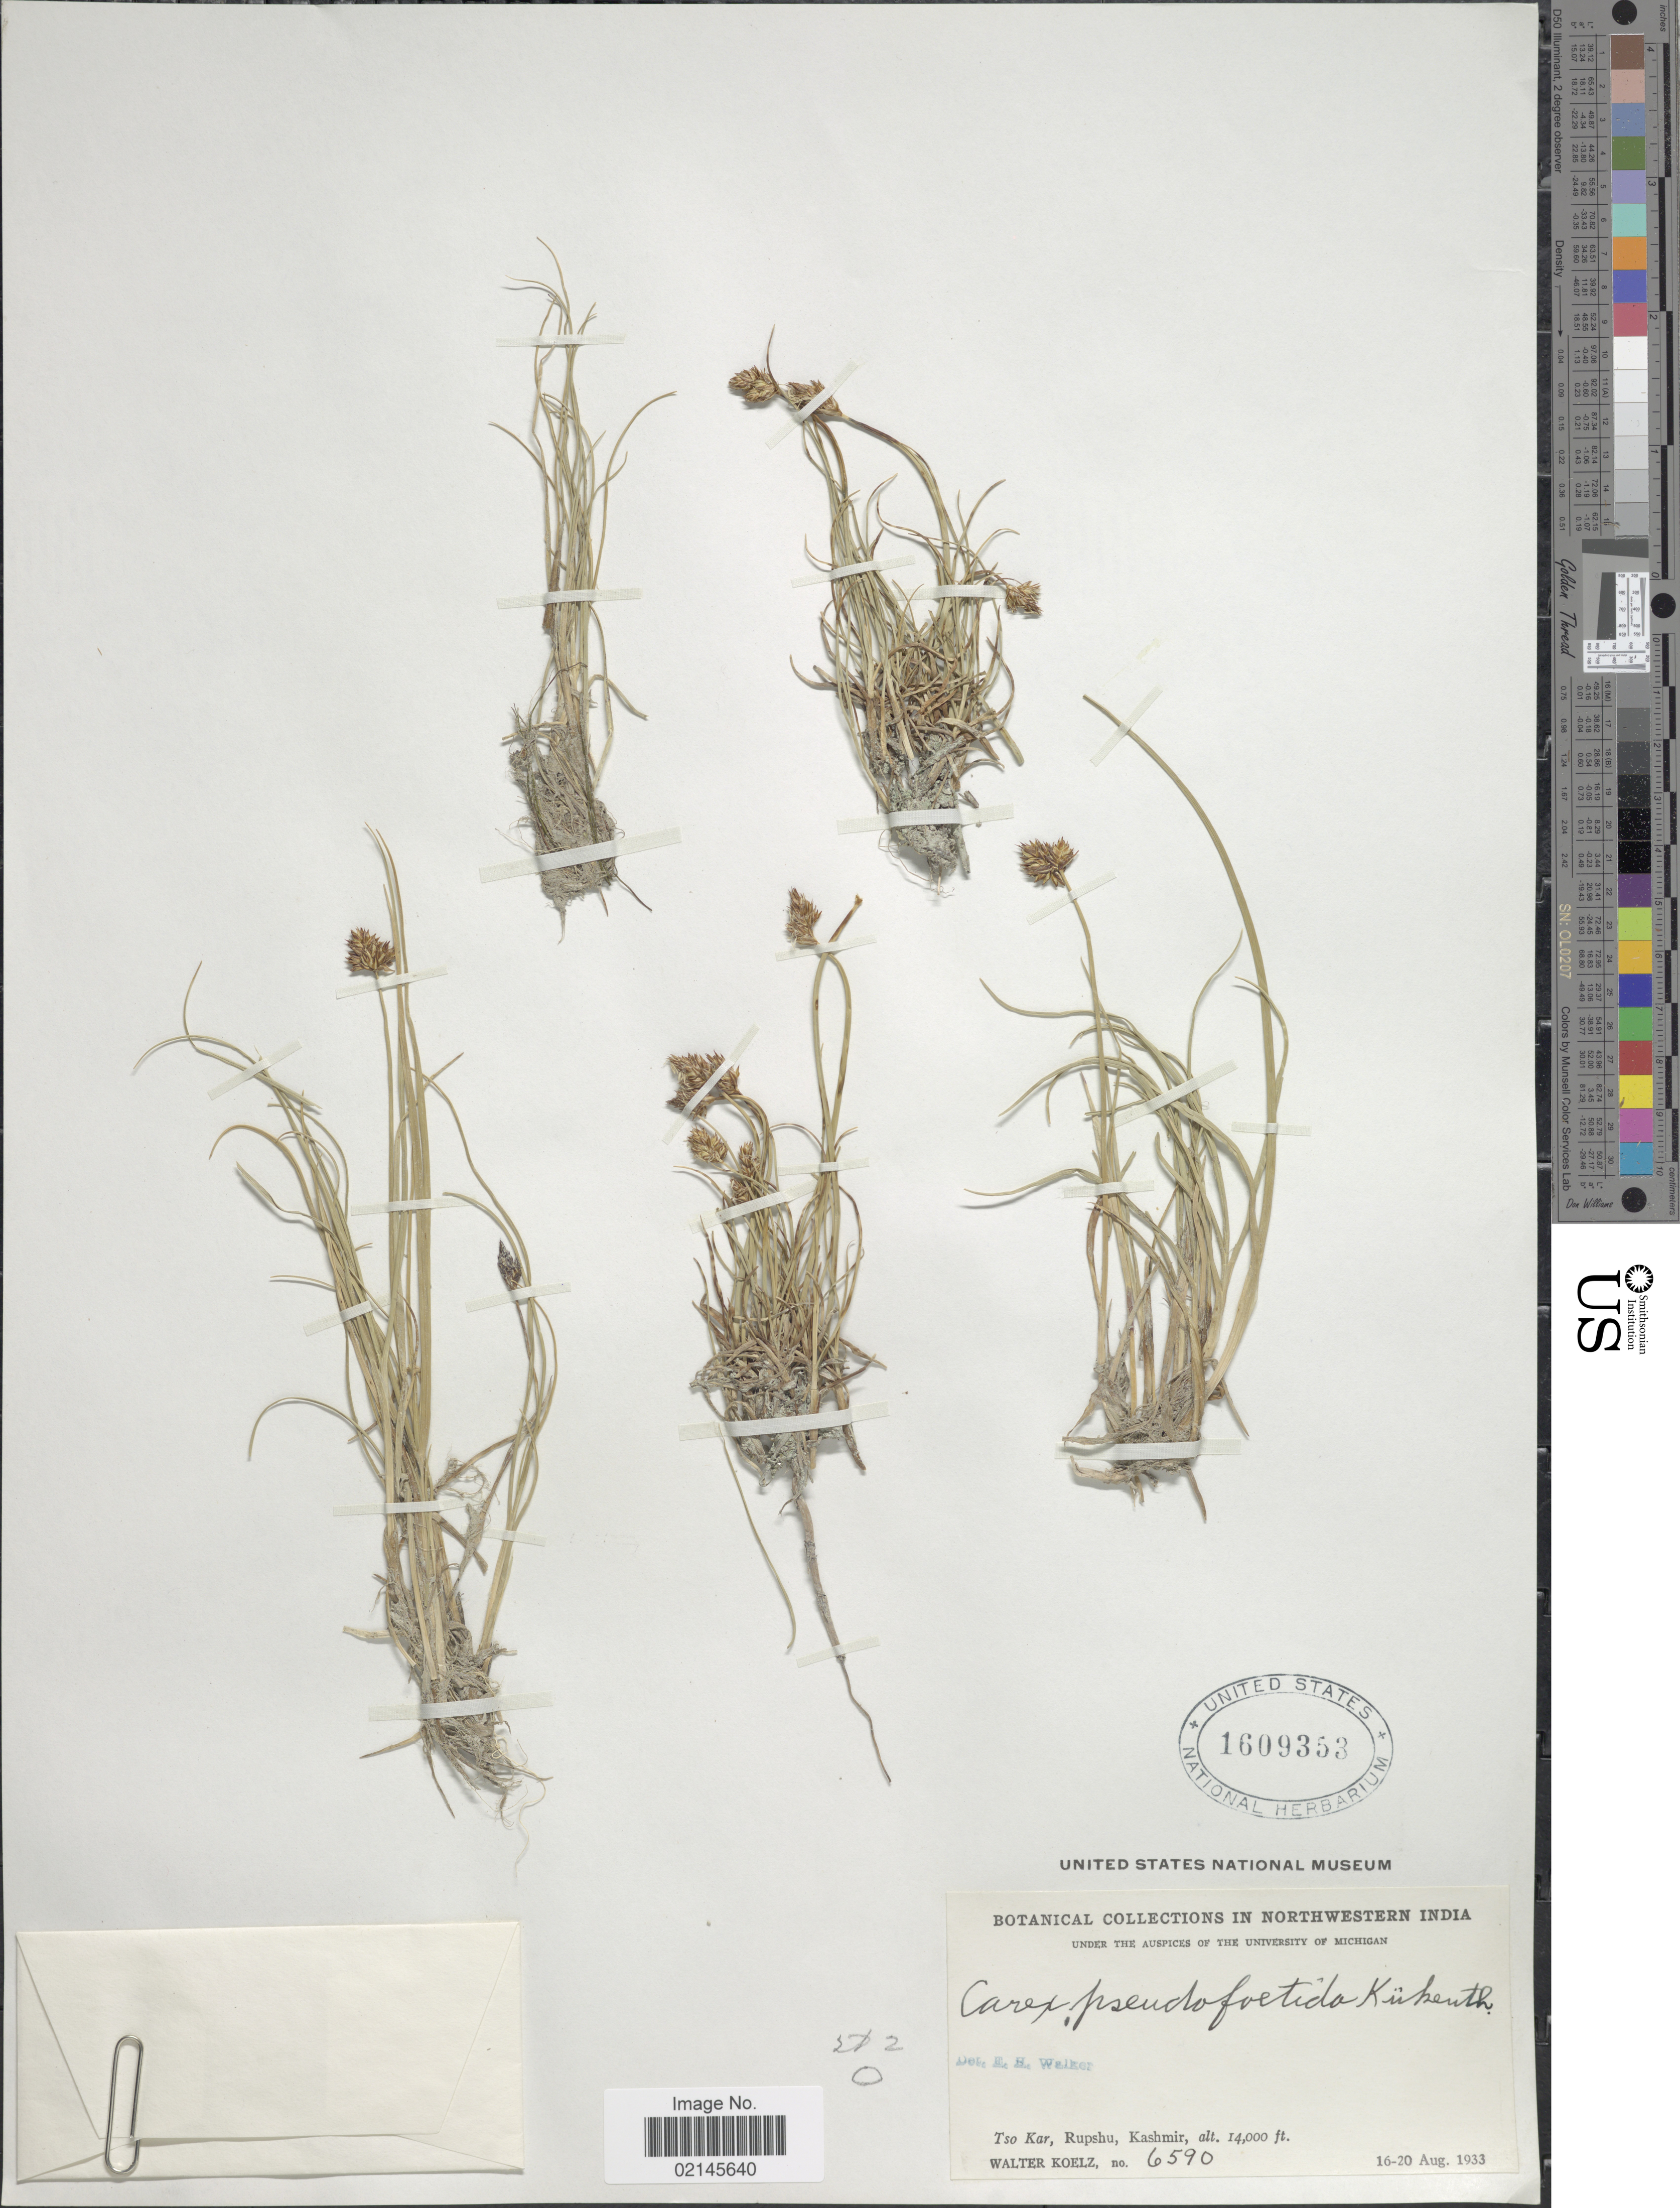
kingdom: Plantae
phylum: Tracheophyta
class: Liliopsida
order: Poales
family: Cyperaceae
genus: Carex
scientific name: Carex pseudofoetida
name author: Kük.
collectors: W. N. Koelz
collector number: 6590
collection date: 1933-08-16/1933-08-20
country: India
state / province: Jammu and Kashmir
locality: Northwestern India, Tso Kar, Rupshu, Kashmir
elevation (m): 4267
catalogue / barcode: US 1609353